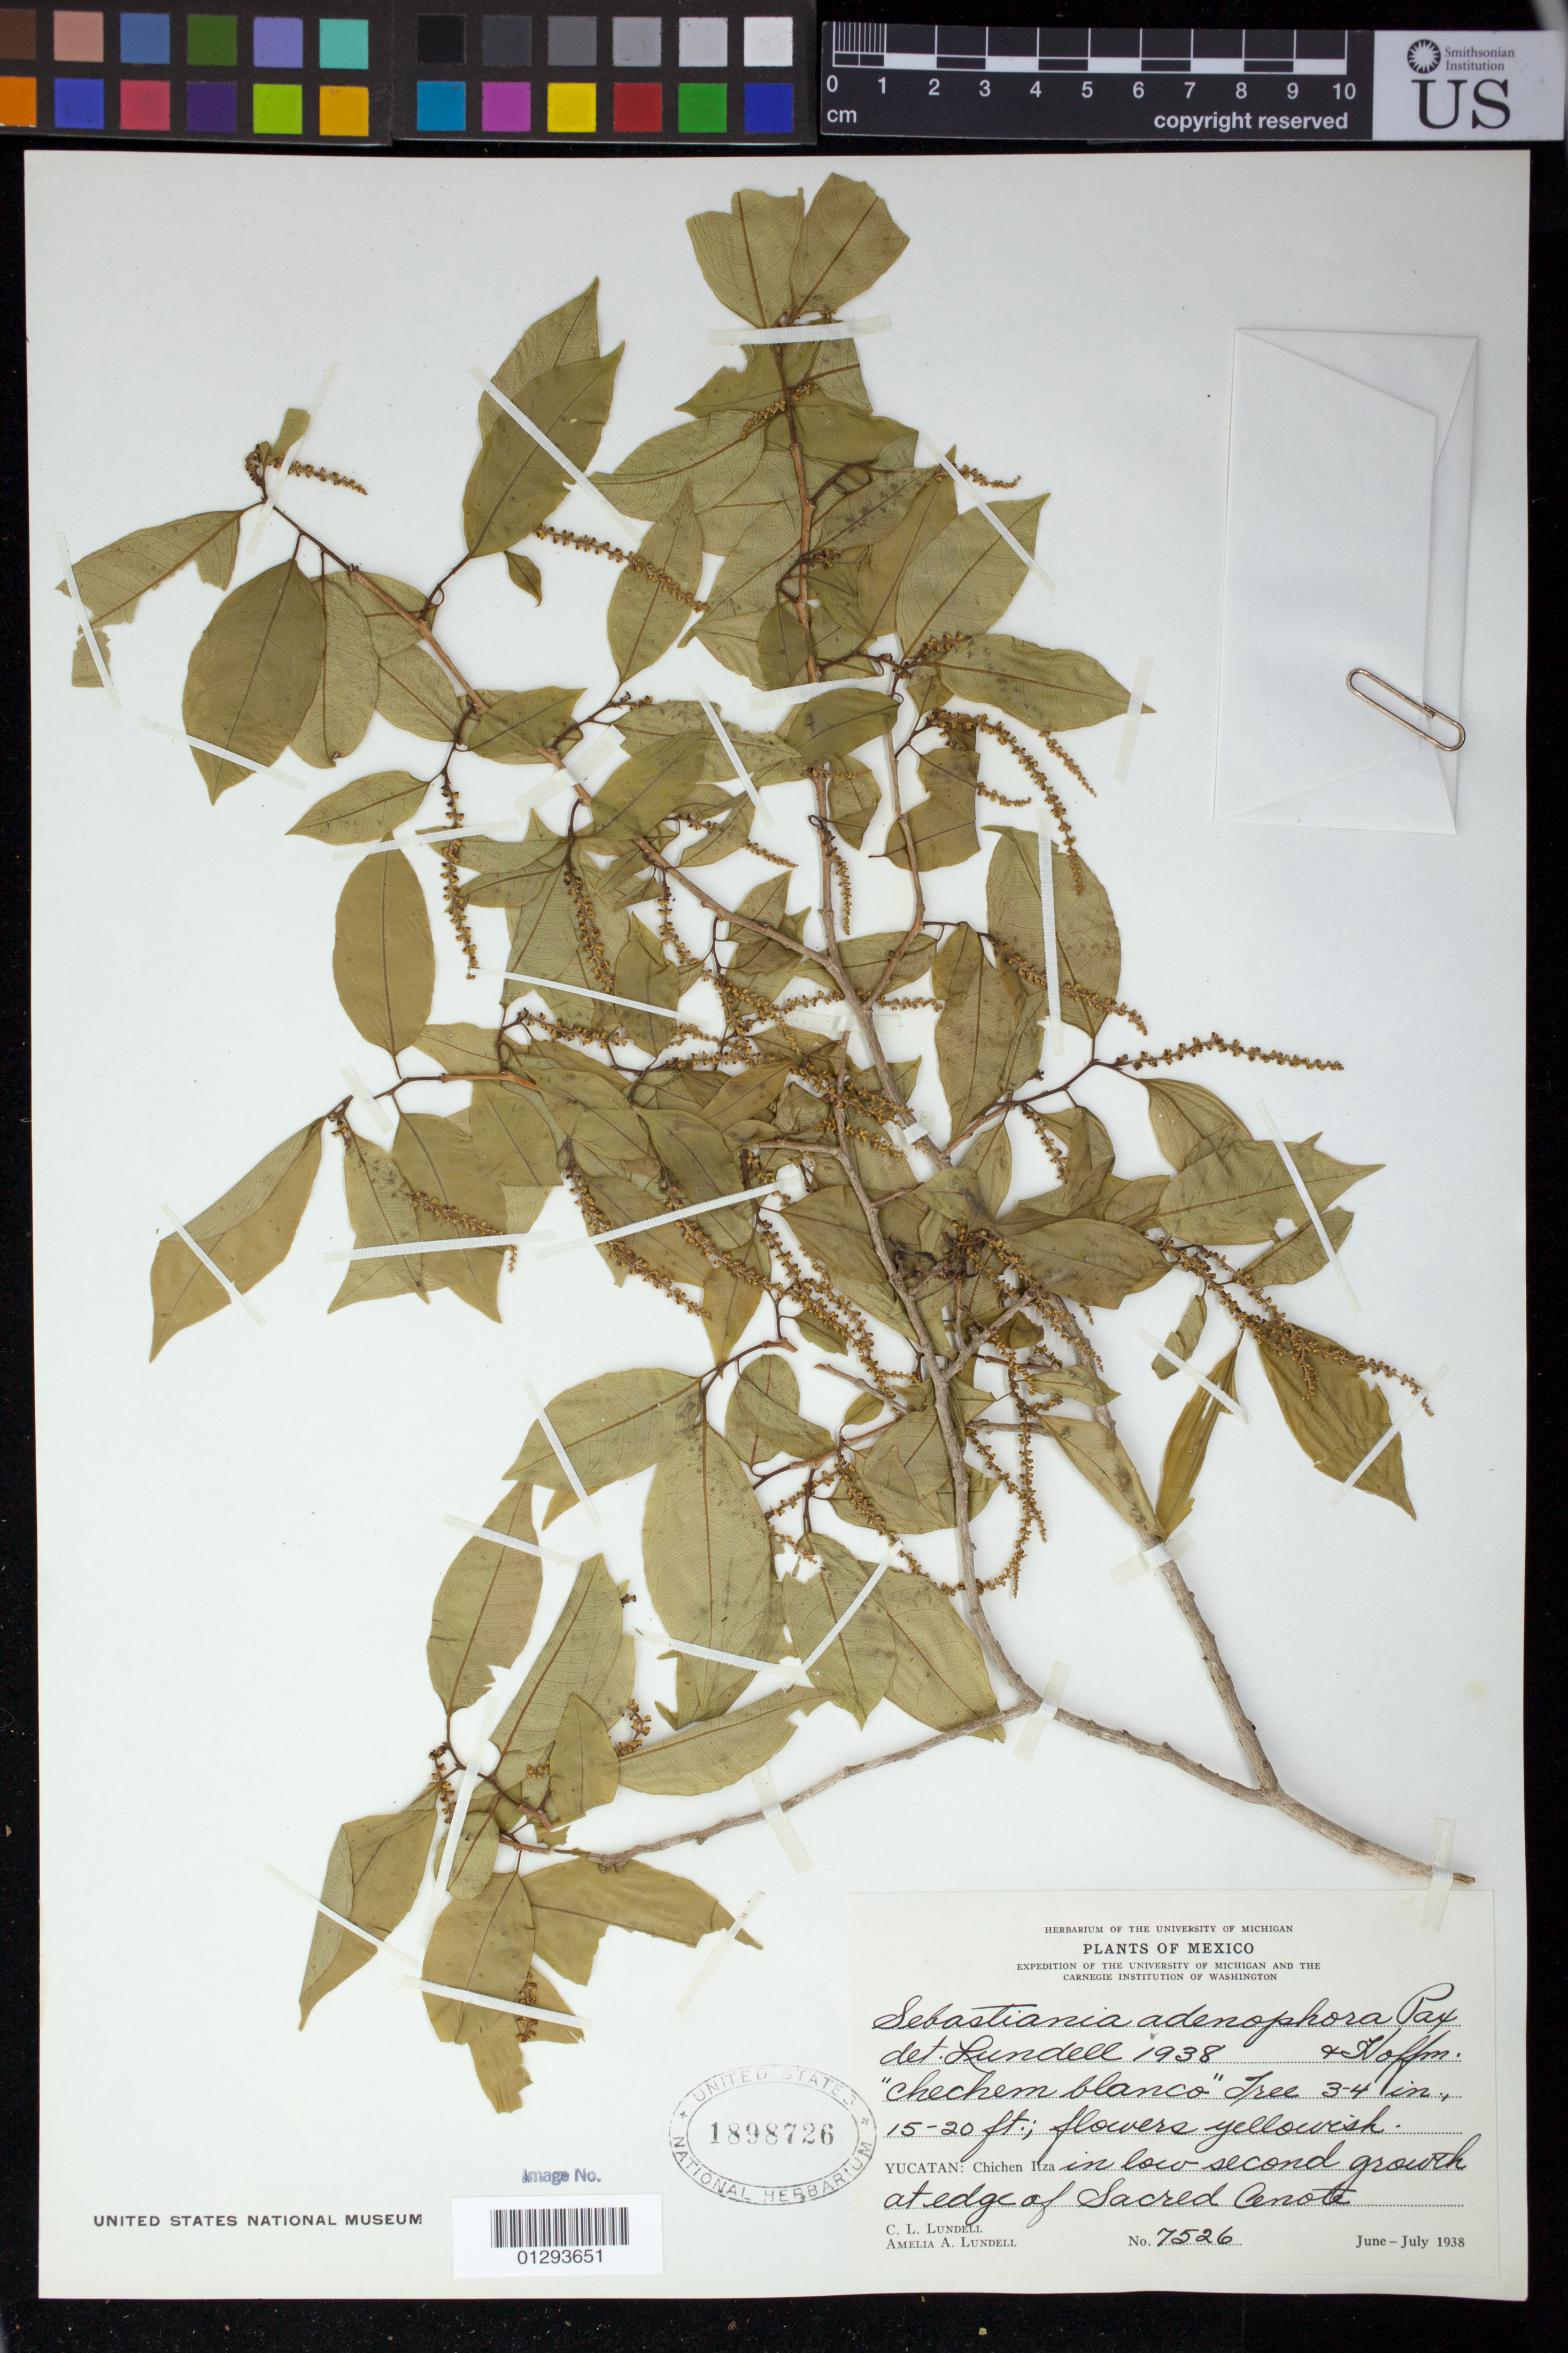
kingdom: Plantae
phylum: Tracheophyta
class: Magnoliopsida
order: Malpighiales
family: Euphorbiaceae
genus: Sebastiania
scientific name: Sebastiania adenophora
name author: Pax & K. Hoffm. in Engl.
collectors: C. L. Lundell & A. A. Lundell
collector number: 7526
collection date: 1938-06/1938-07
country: Mexico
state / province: Yucatan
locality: Chichen Itza at edge of Sacred Cenote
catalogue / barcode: US 1898726